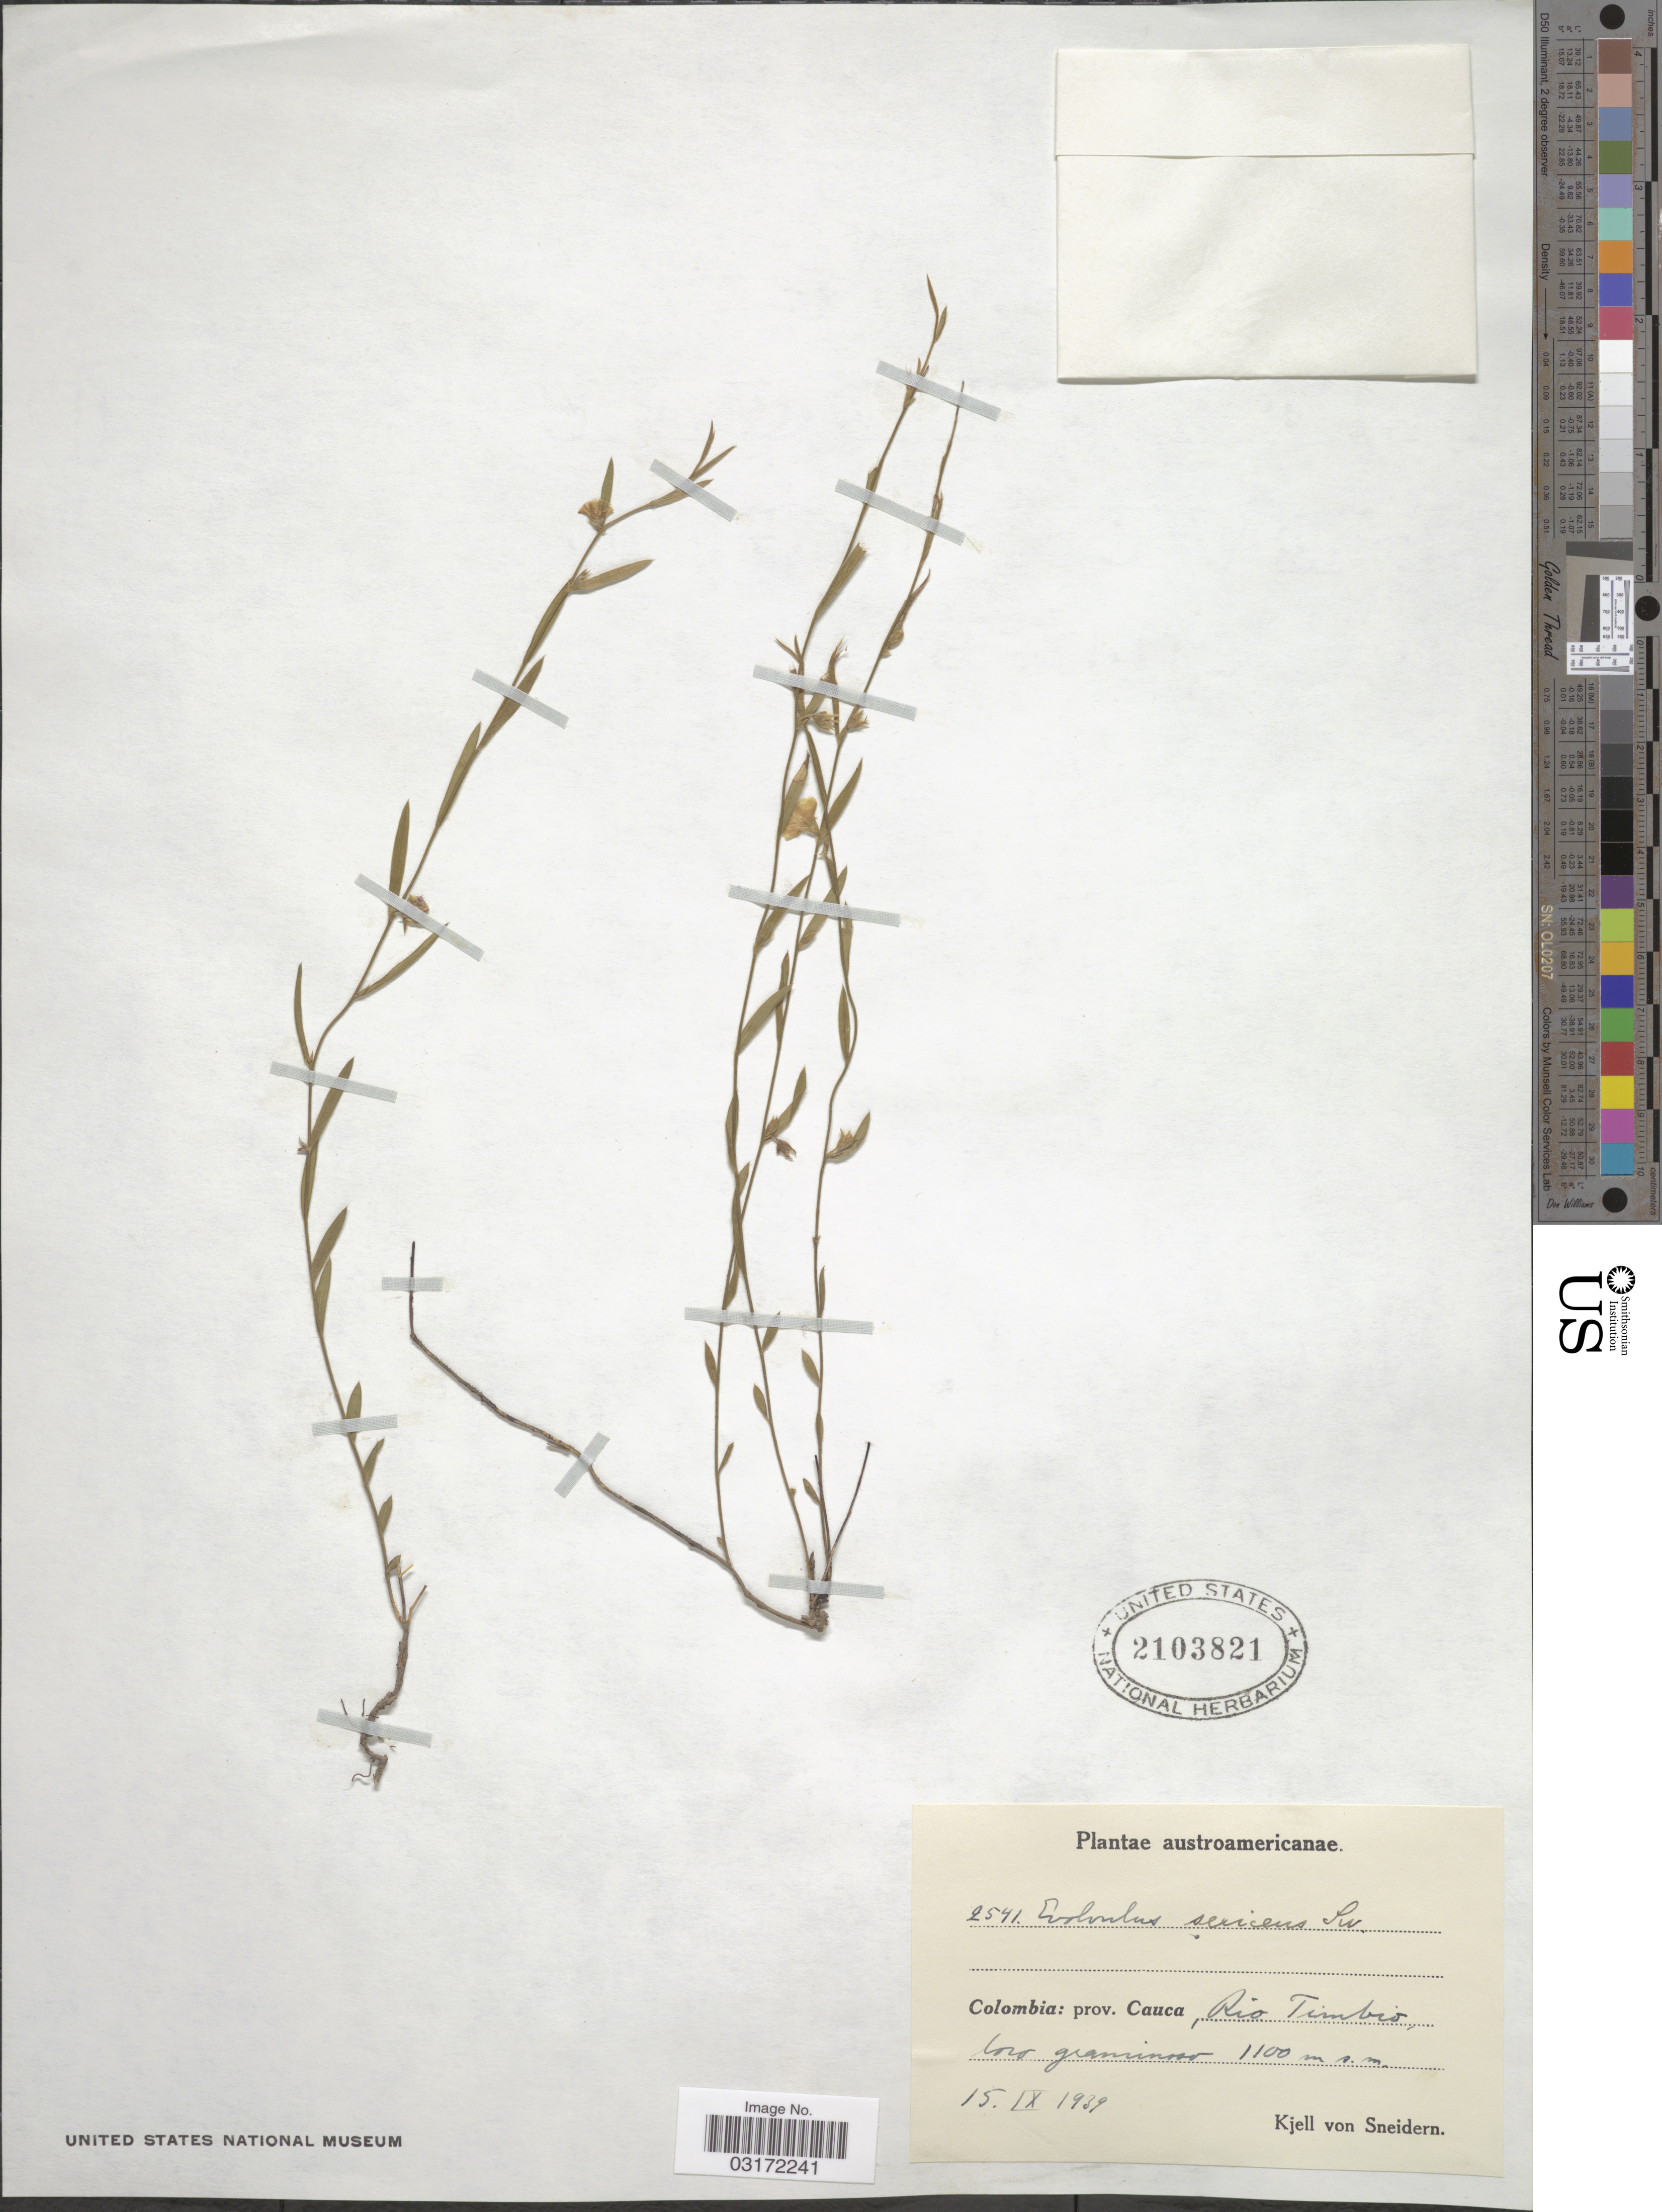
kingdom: Plantae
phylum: Tracheophyta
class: Magnoliopsida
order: Solanales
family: Convolvulaceae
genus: Evolvulus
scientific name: Evolvulus sericeus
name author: Sw.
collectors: K. von Sneidern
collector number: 2541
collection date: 1939-09-25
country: Colombia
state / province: Cauca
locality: Rio Timbio.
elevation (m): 1100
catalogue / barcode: US 2103821